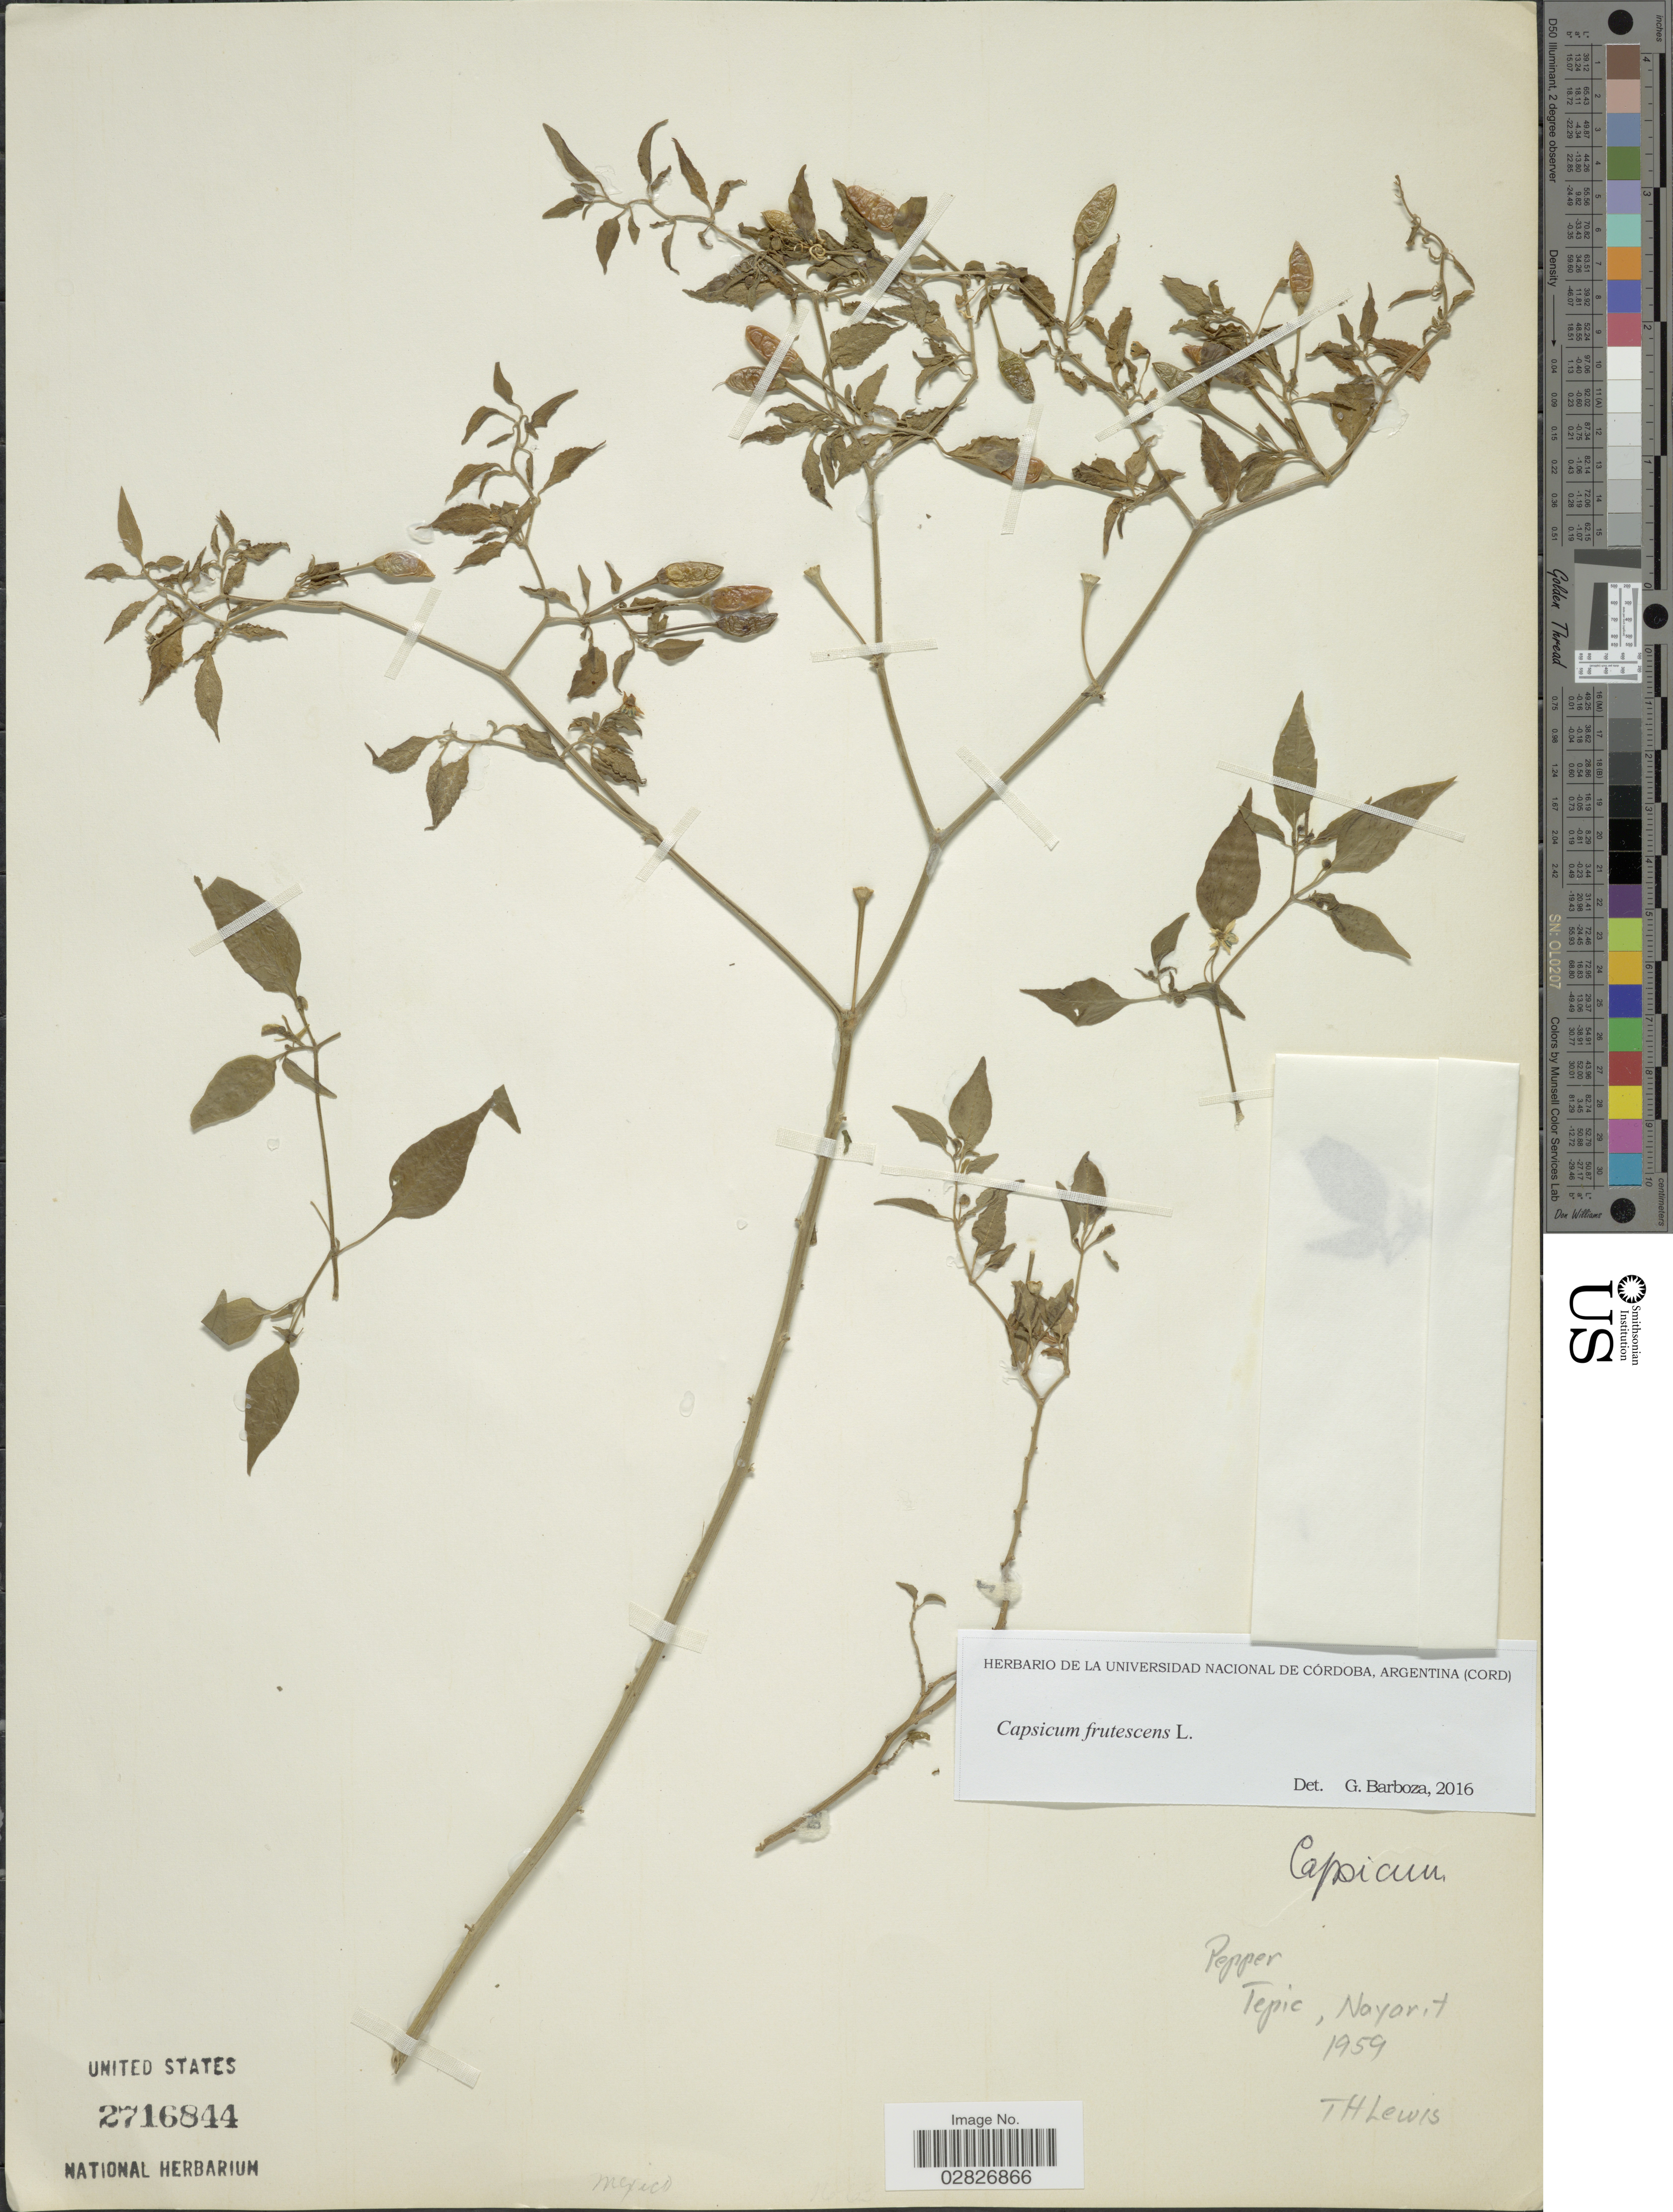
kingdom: Plantae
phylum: Tracheophyta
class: Magnoliopsida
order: Solanales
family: Solanaceae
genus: Capsicum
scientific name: Capsicum frutescens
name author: L.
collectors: T. H. Lewis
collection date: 1959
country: Mexico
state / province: Nayarit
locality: Tepic, Nayarit.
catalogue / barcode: US 2716844